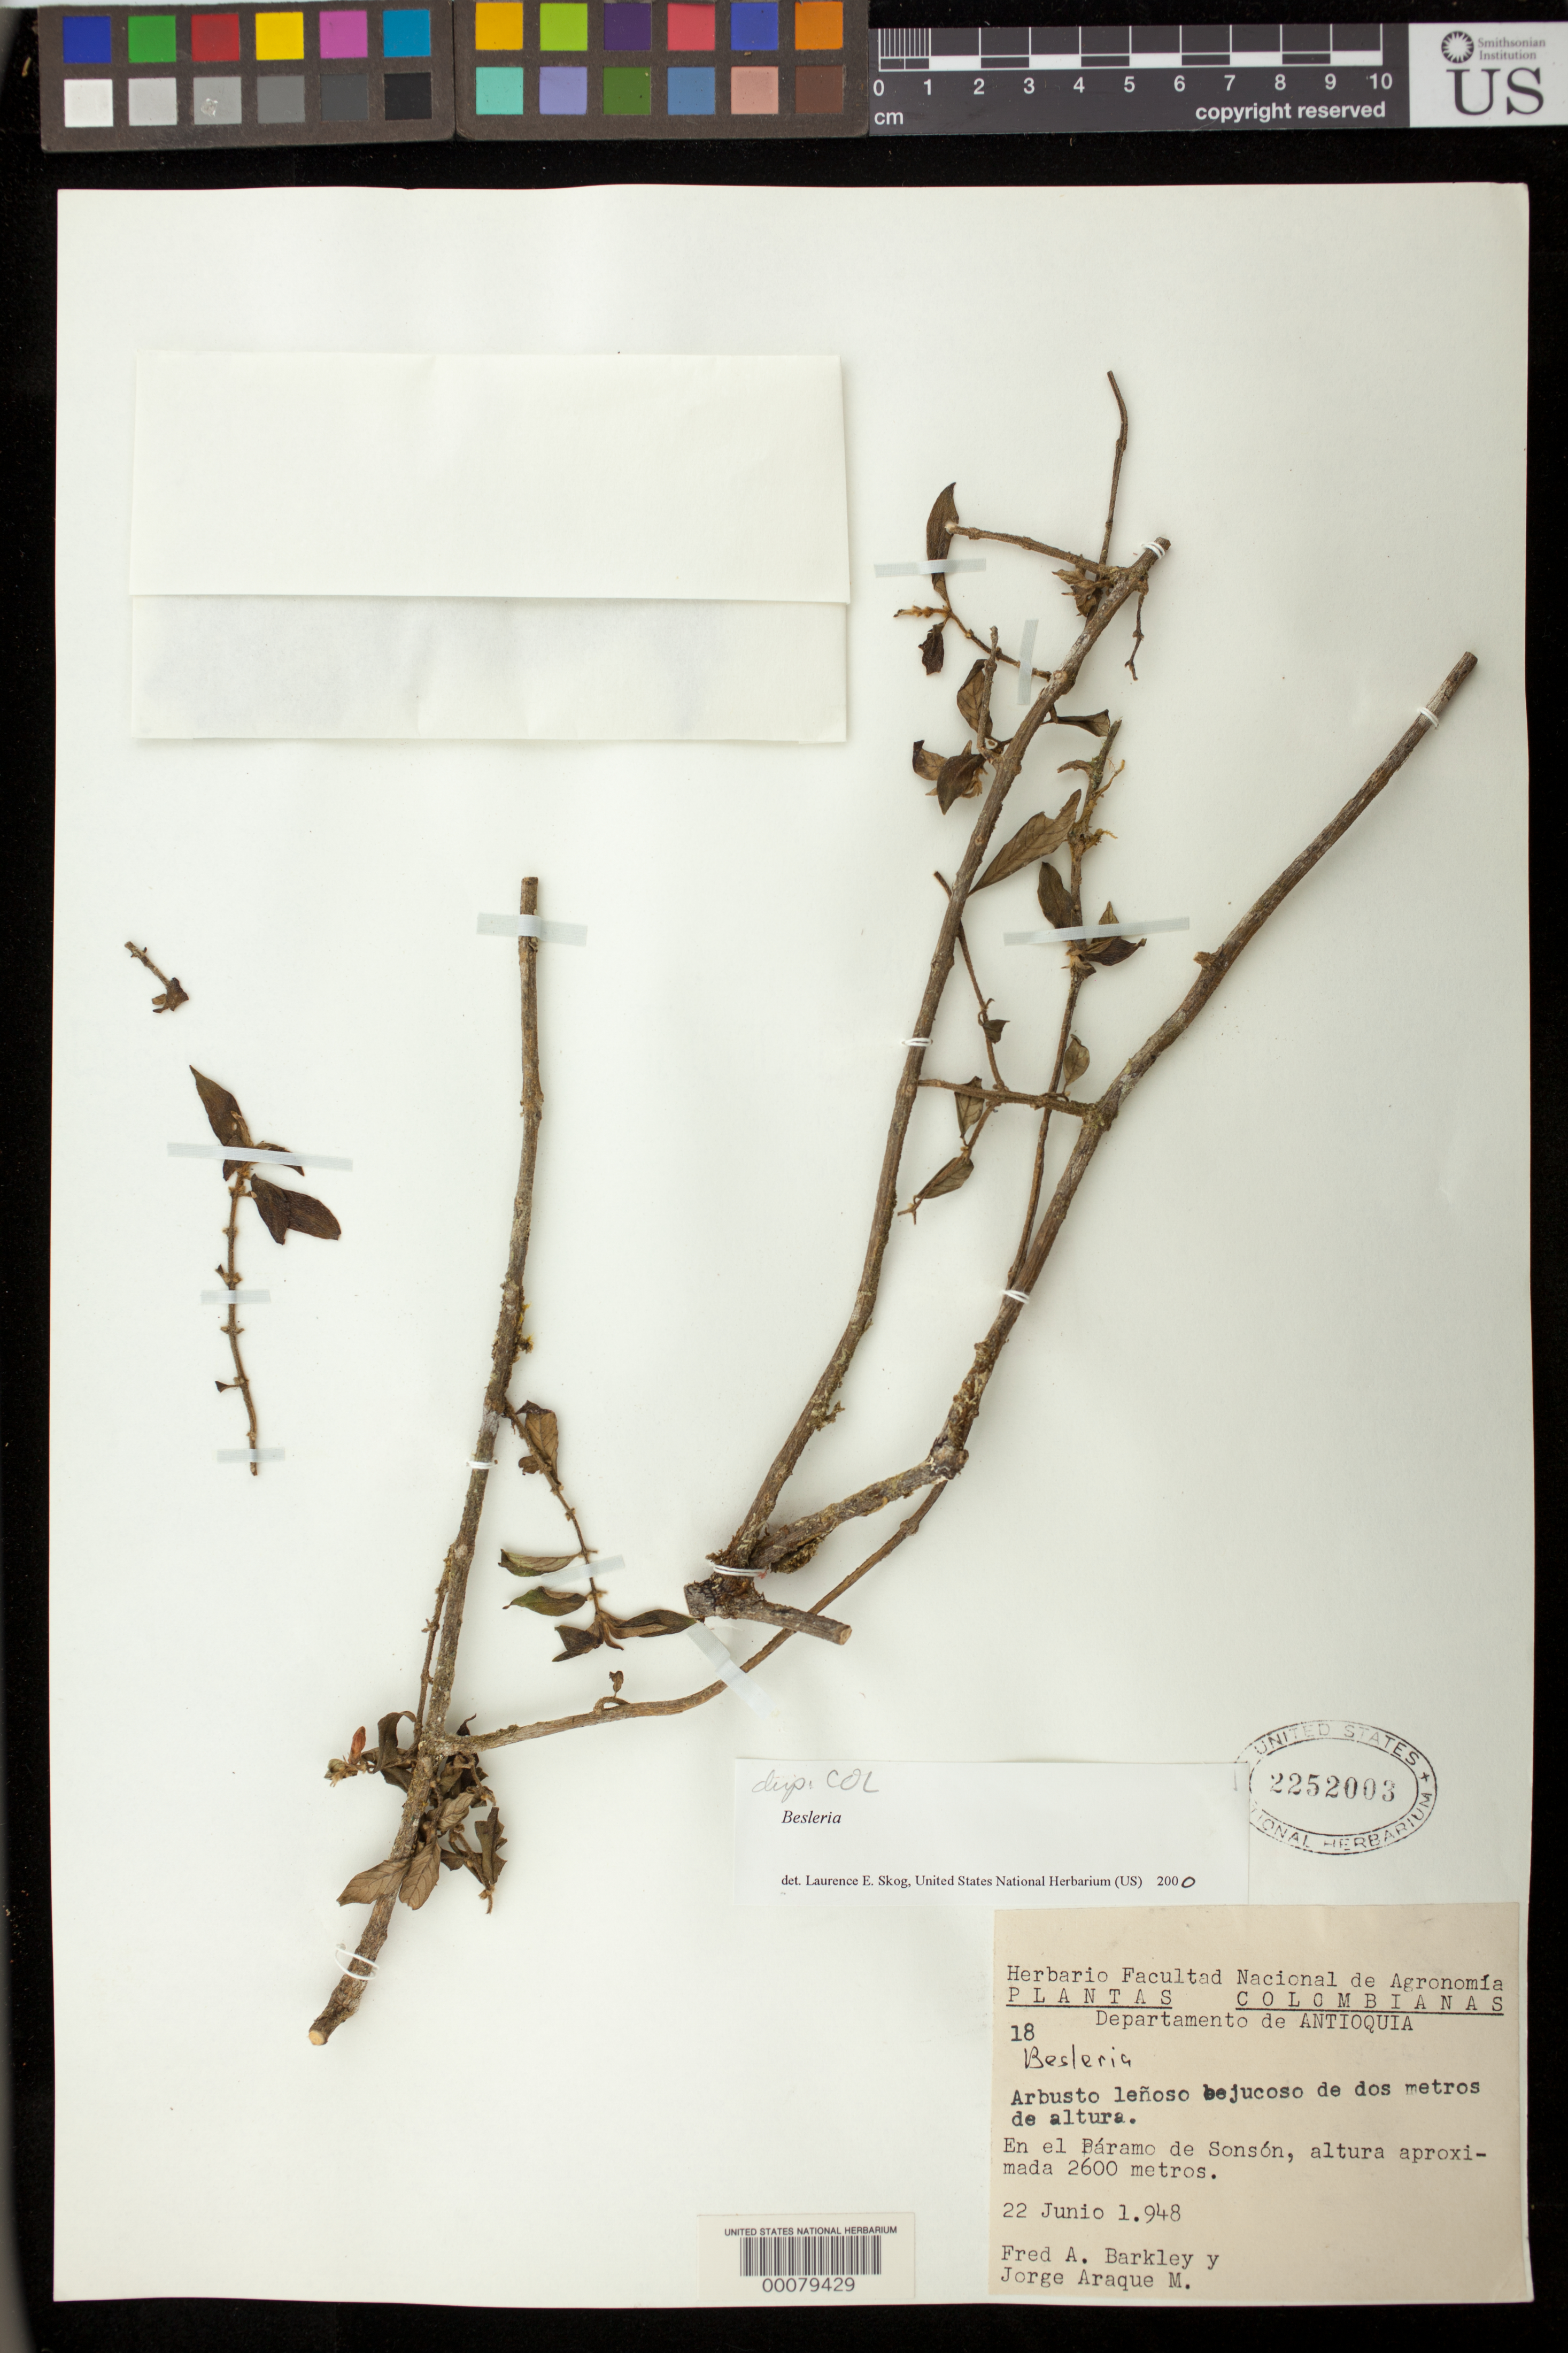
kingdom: Plantae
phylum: Tracheophyta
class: Magnoliopsida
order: Lamiales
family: Gesneriaceae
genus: Besleria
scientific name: Besleria sp.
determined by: Skog, Laurence E.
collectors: F. A. Barkley & J. Araque Molina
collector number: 18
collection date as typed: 22 Jun 1948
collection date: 1948-06-22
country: Colombia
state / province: Antioquia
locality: En el Páramo de Sonsón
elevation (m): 2600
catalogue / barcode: US 2252003